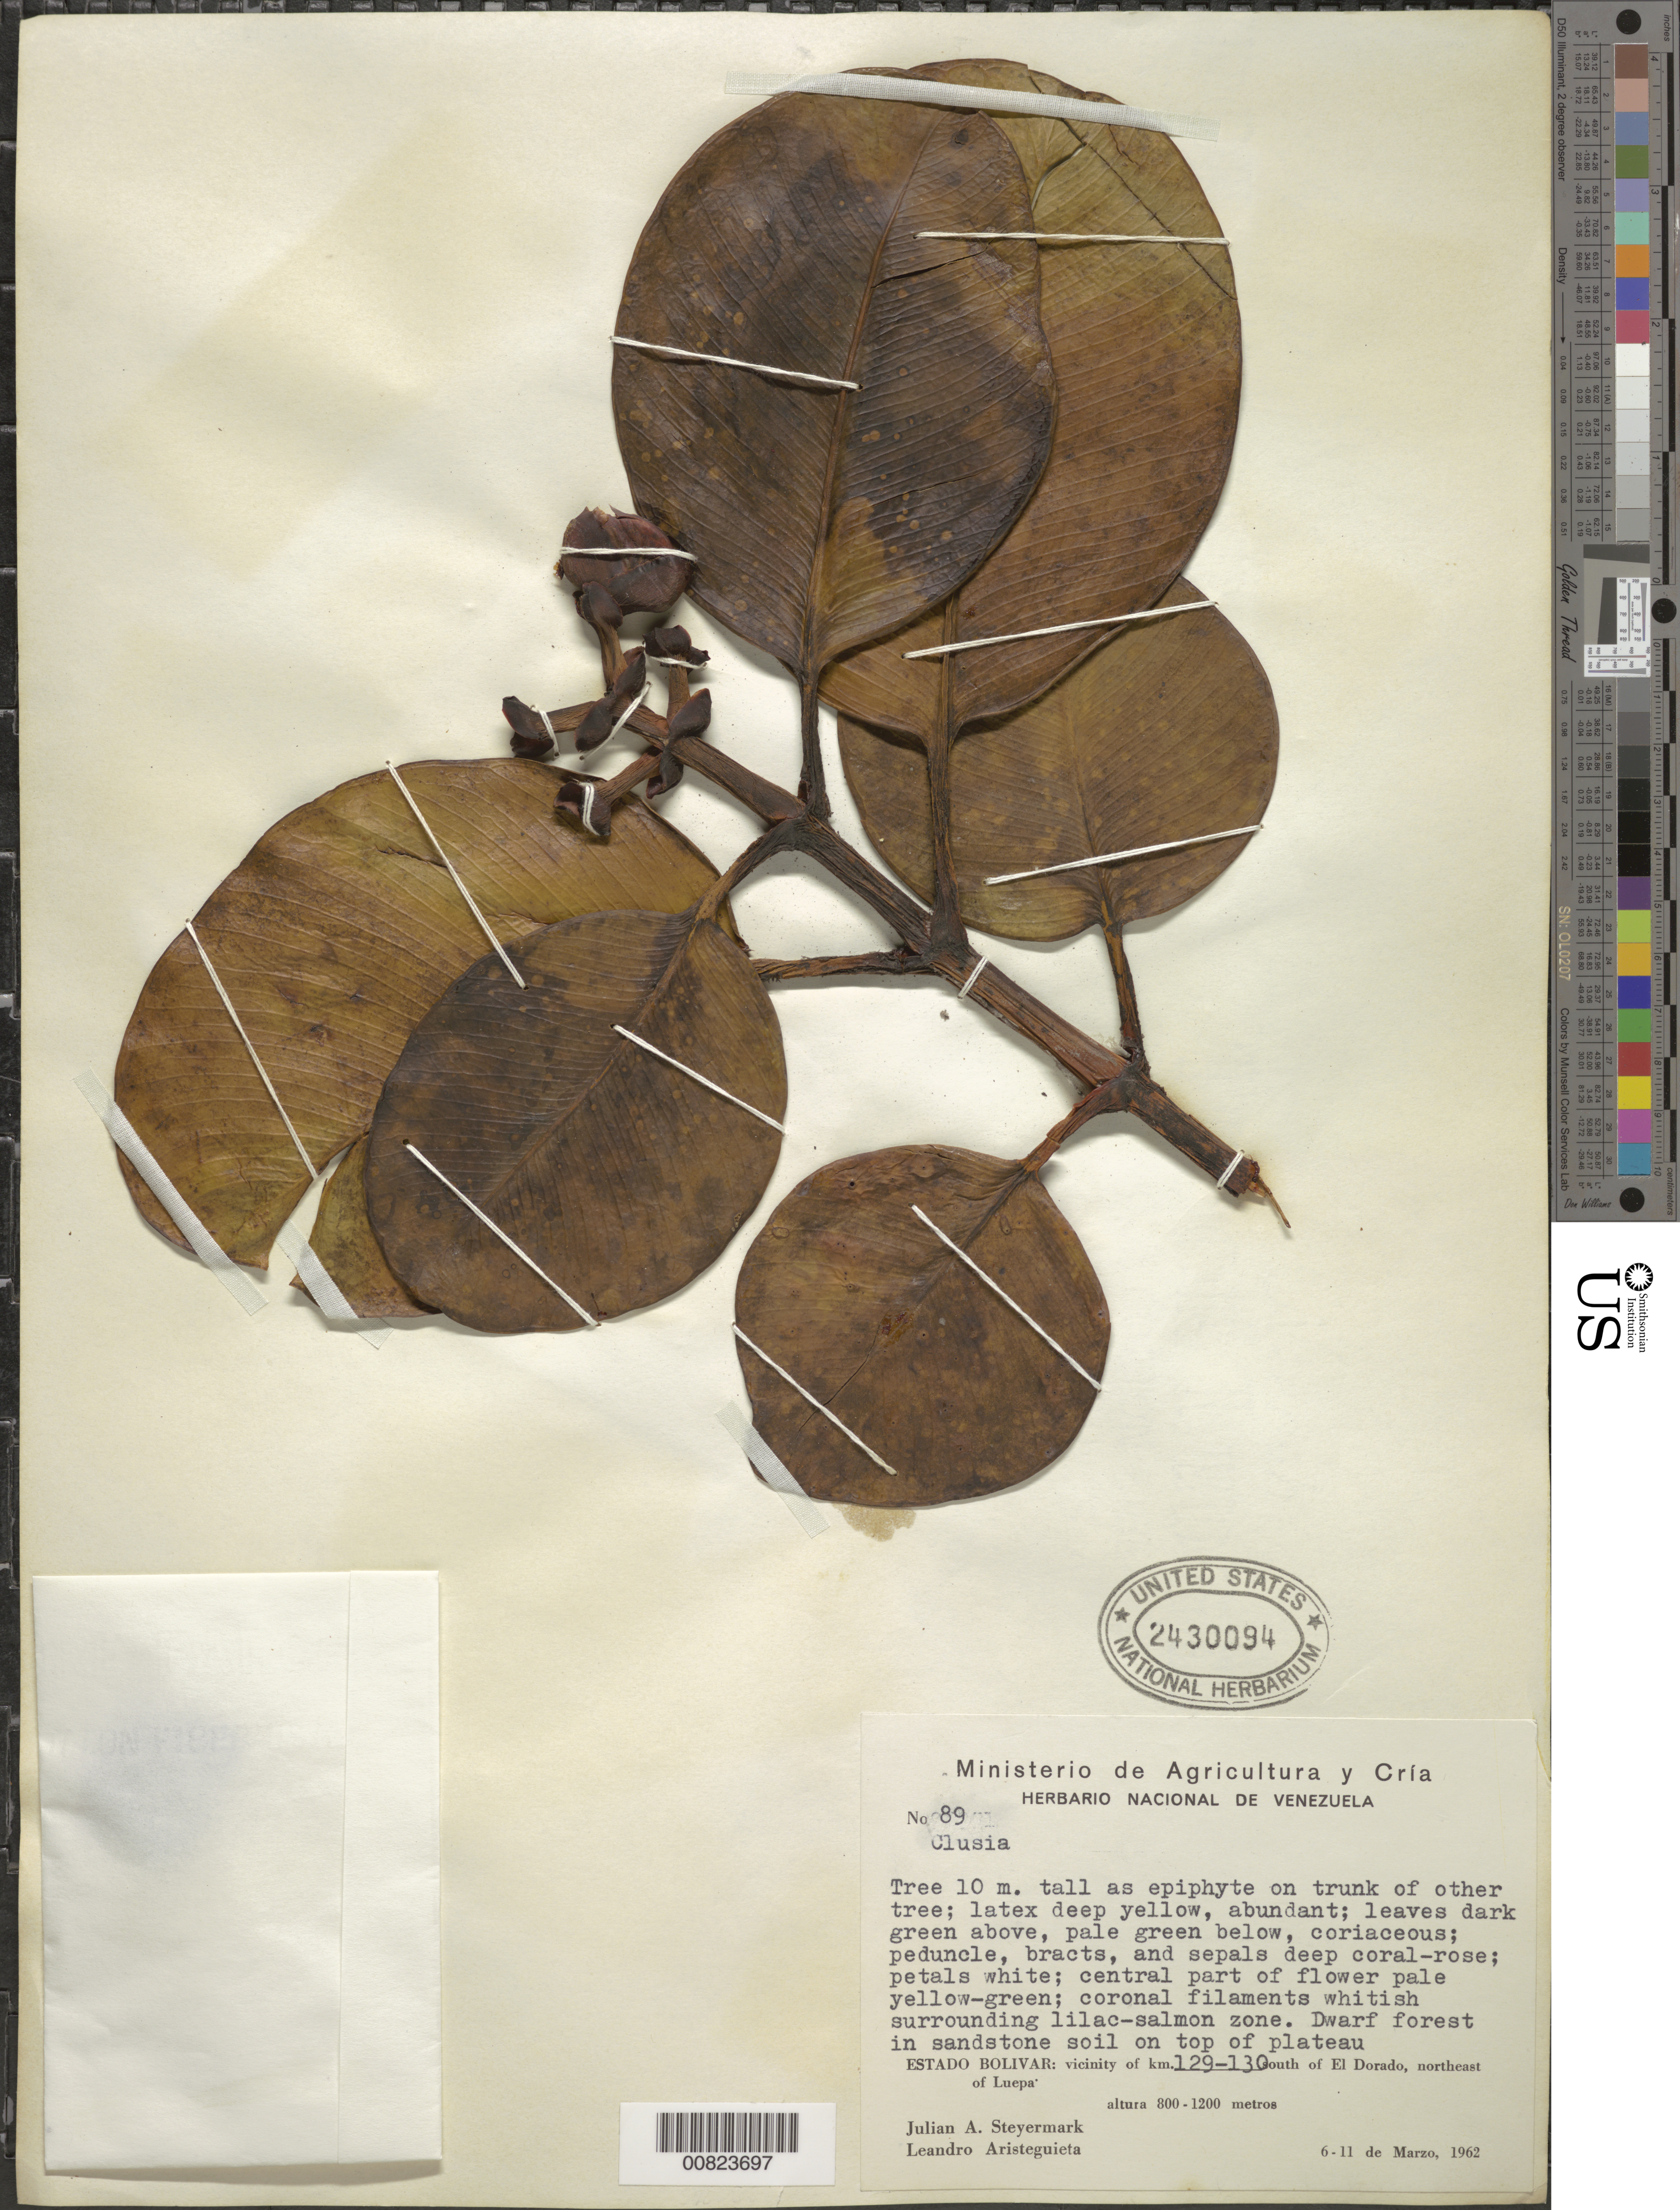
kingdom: Plantae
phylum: Tracheophyta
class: Magnoliopsida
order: Malpighiales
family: Clusiaceae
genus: Clusia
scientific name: Clusia sp.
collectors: J. Steyermark & L. Aristeguieta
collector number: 62 89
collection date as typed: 6-Mar-62 to 11-Mar-62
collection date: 1962-03-06/1962-03-11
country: Venezuela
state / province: Bolívar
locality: El Dorado, 129-130 km S of; NE of Luepa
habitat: Dwarf forest on summit of plateau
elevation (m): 800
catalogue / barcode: US 2430094